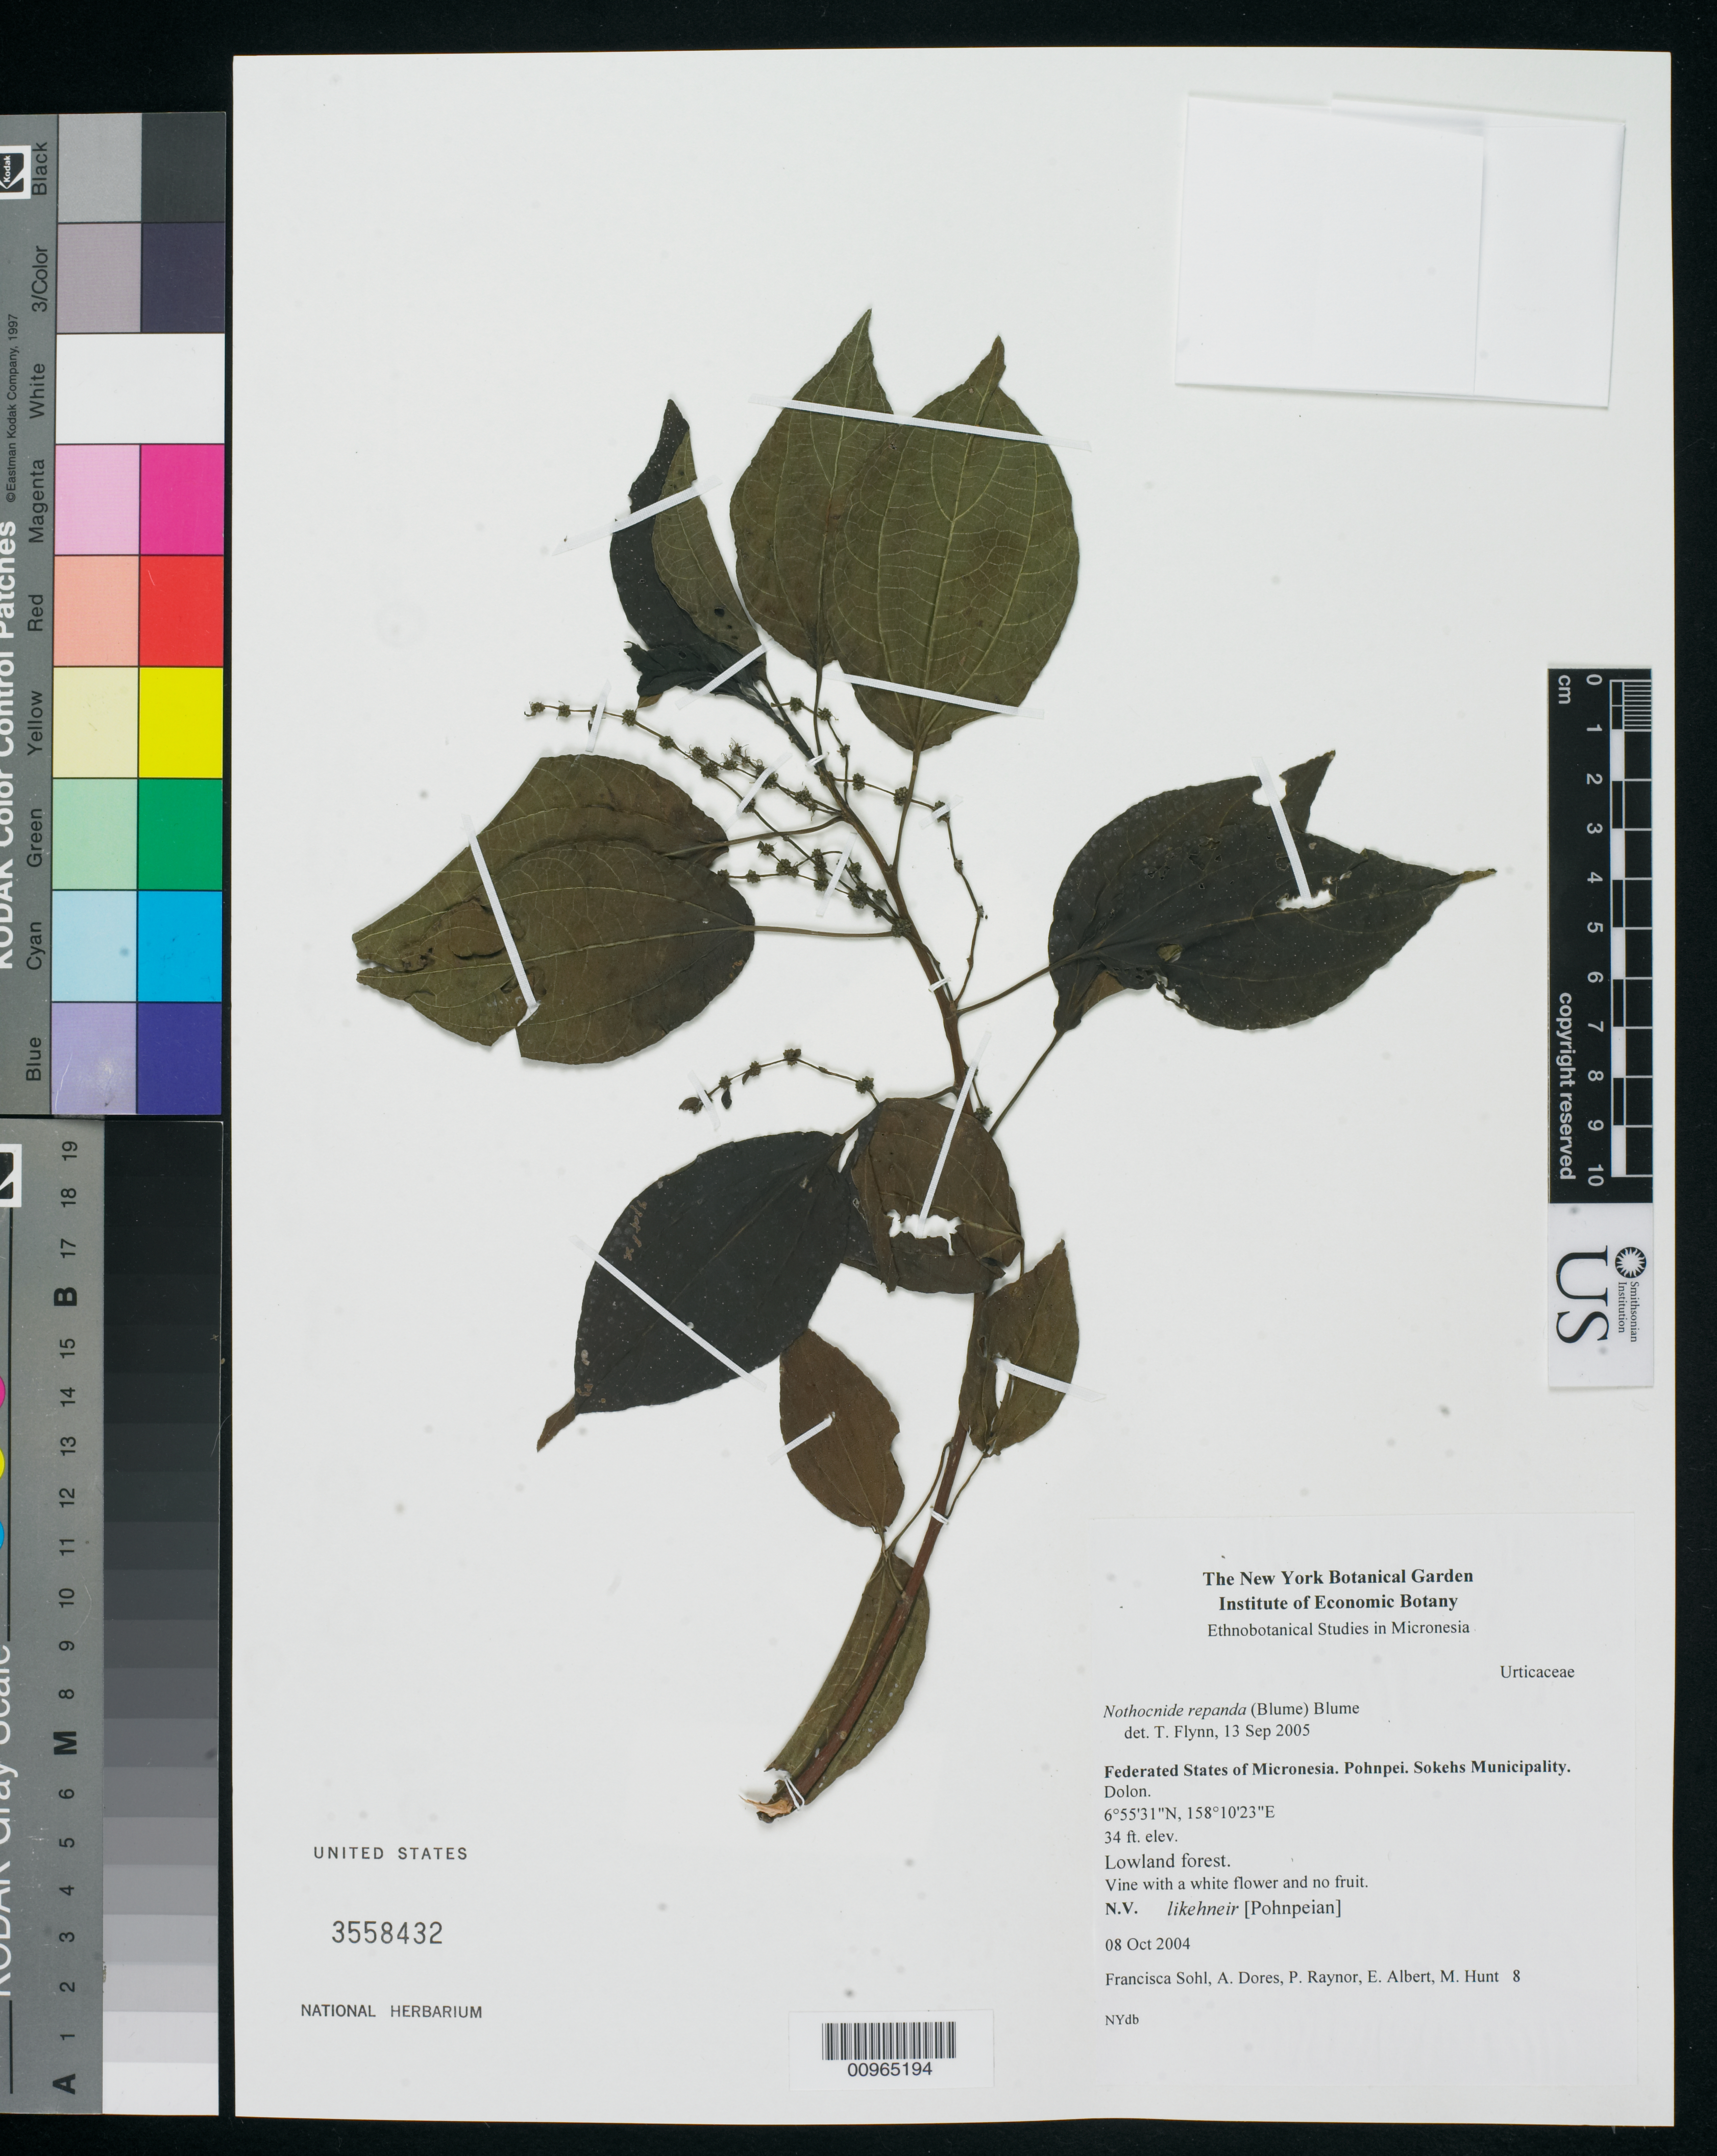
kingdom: Plantae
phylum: Tracheophyta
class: Magnoliopsida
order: Rosales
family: Urticaceae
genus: Nothocnide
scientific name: Nothocnide repanda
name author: (Blume) Blume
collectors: F. Sohl, A. Dores, P. Raynor, E. Albert & M. Hunt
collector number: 8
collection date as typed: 08 Oct 2004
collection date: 2004-10-08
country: Micronesia, Federated States of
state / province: Pohnpei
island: Pohnpei [Ponape]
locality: Dolin, Sokehs Muncipality, Pohnpei. Lowland forest.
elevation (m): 10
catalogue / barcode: US 3558432